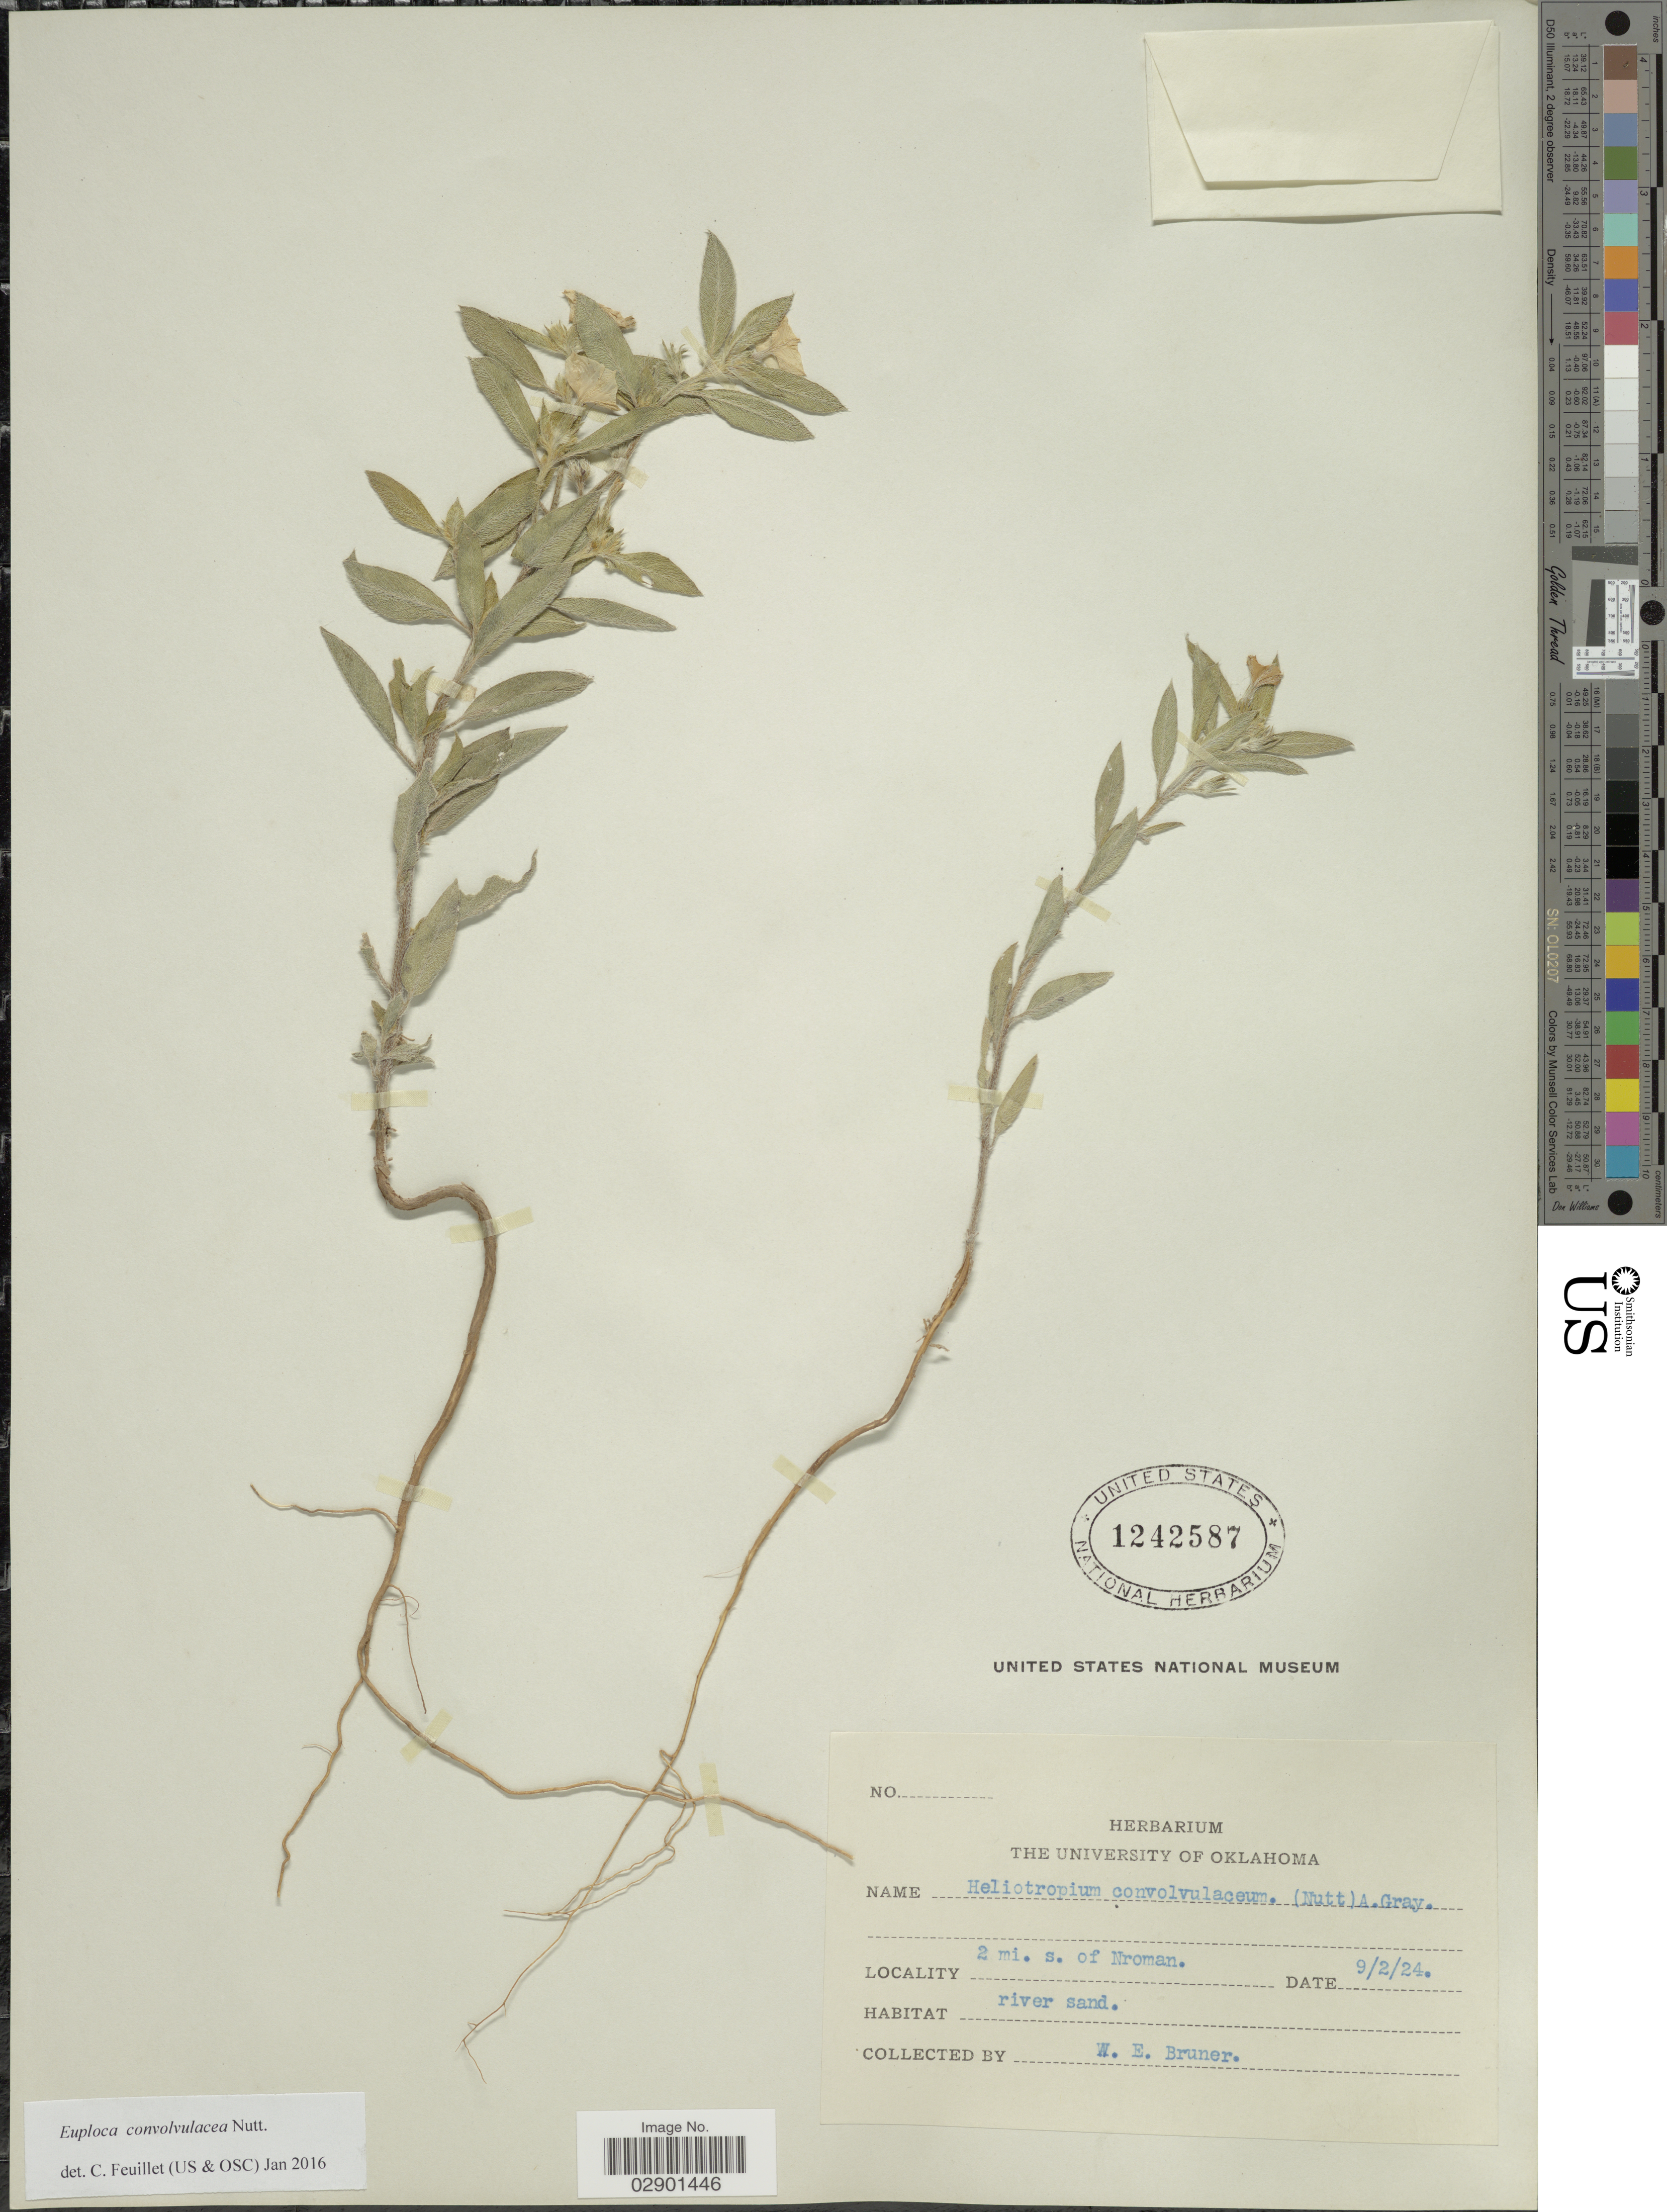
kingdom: Plantae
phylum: Tracheophyta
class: Magnoliopsida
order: Boraginales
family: Heliotropiaceae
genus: Euploca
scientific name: Euploca convolvulacea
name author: Nutt.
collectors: W. Bruner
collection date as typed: Transcribed d/m/y: 2/9/24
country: United States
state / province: Oklahoma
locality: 2 mi. s. of Nroman.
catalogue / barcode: US 1242587